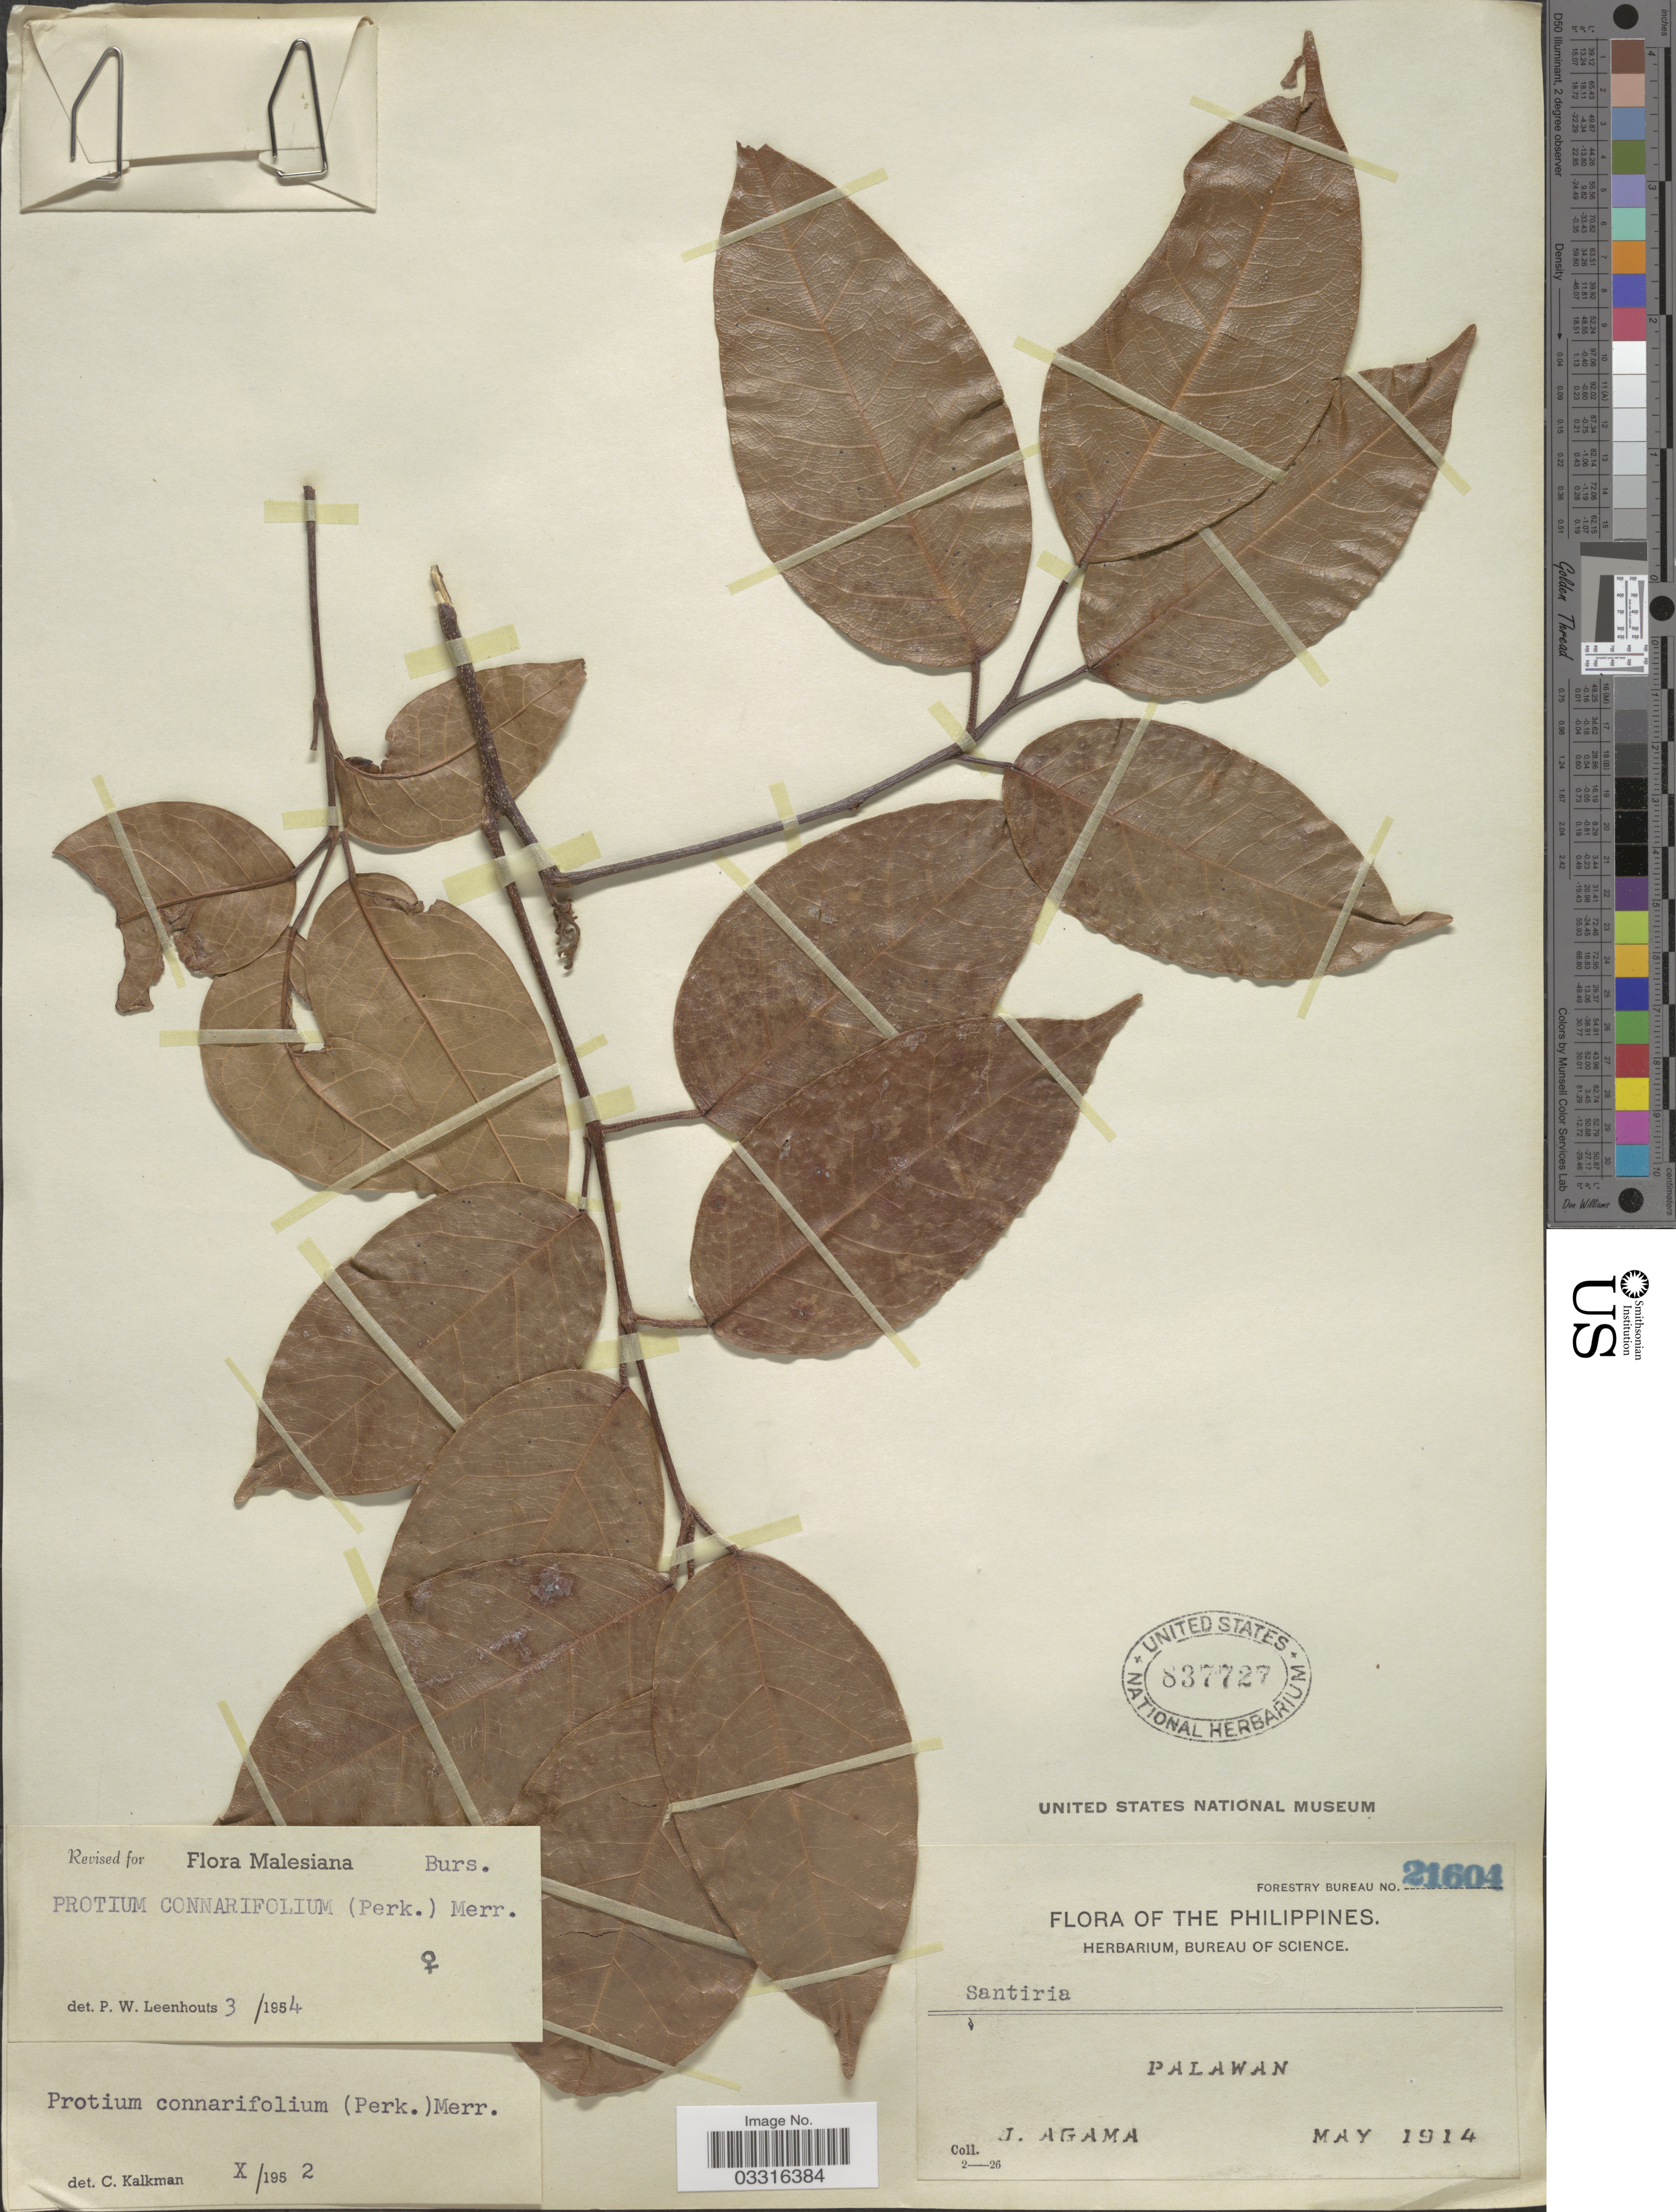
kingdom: Plantae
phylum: Tracheophyta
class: Magnoliopsida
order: Sapindales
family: Burseraceae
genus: Dacryodes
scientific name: Dacryodes incurvata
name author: (Engl.) H.J. Lam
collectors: J. Agama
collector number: Forestry Bureau 21604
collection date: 1914-05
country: Philippines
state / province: Mimaropa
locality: Palawan.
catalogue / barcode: US 837727